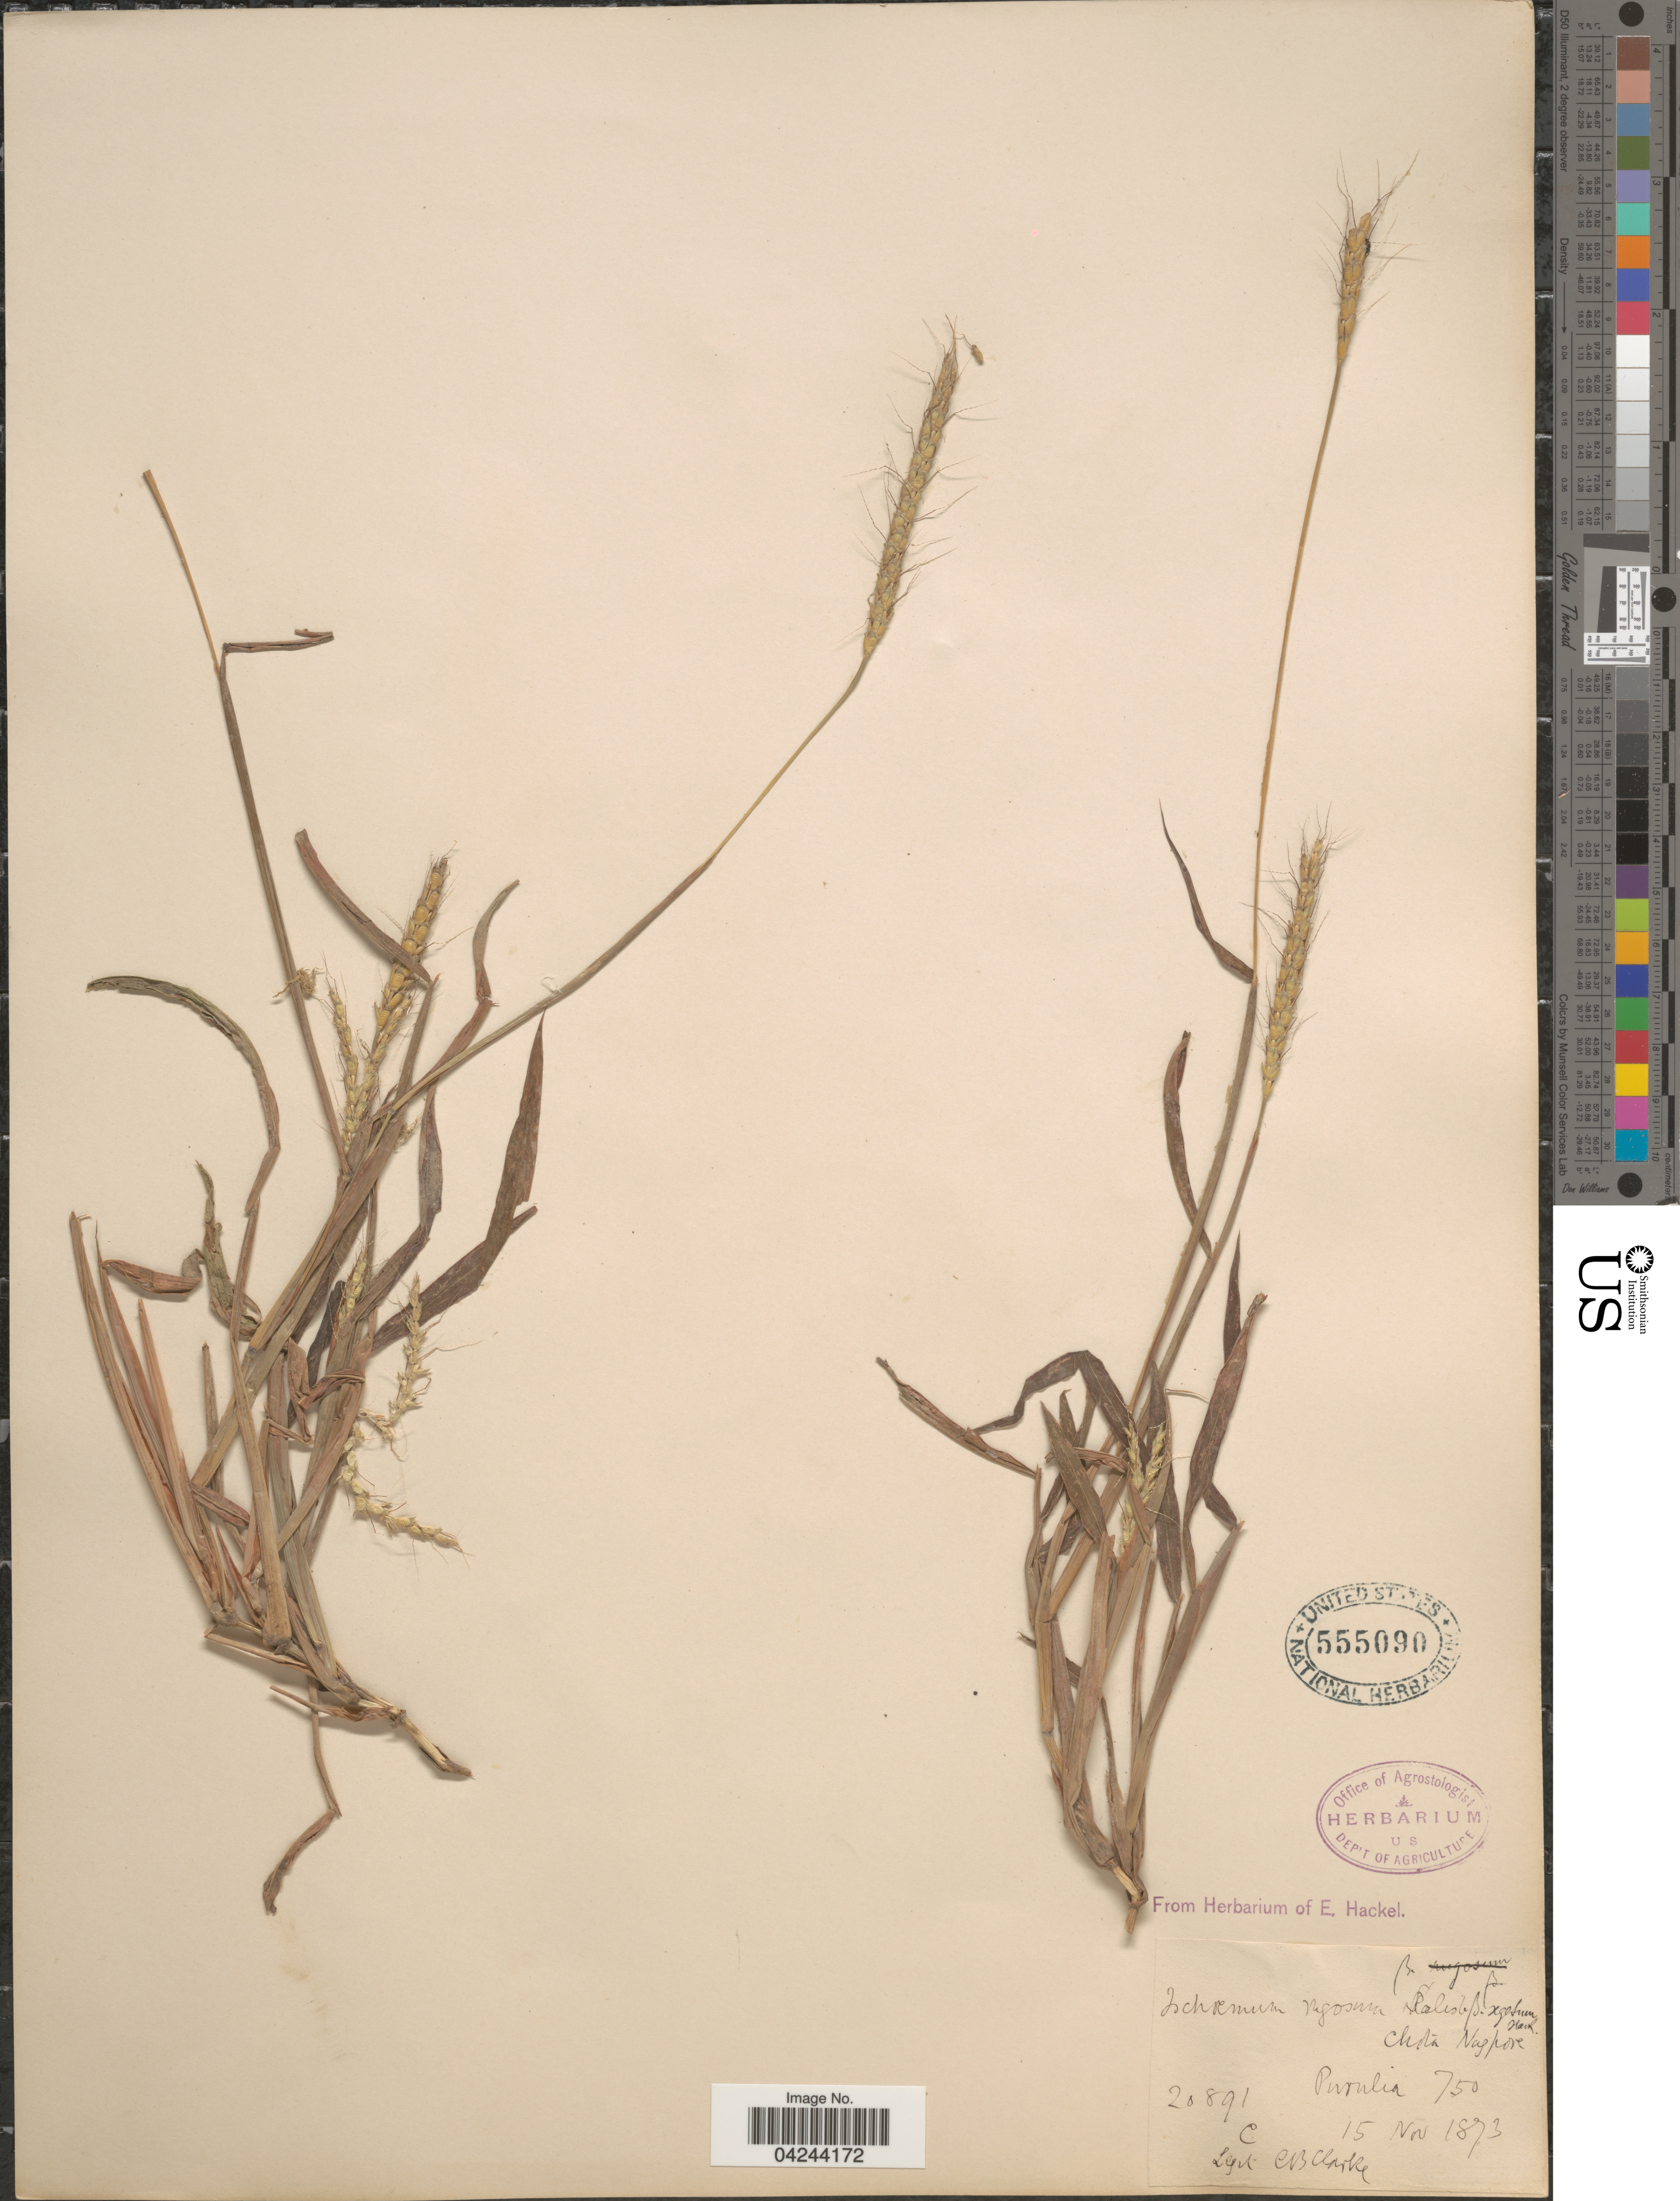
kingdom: Plantae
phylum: Tracheophyta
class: Liliopsida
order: Poales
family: Poaceae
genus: Ischaemum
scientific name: Ischaemum rugosum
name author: Salisb.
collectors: C. B. Clarke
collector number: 20891C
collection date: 1873-11-15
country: India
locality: Chota Nagpore. Purulia.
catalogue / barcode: US 555090